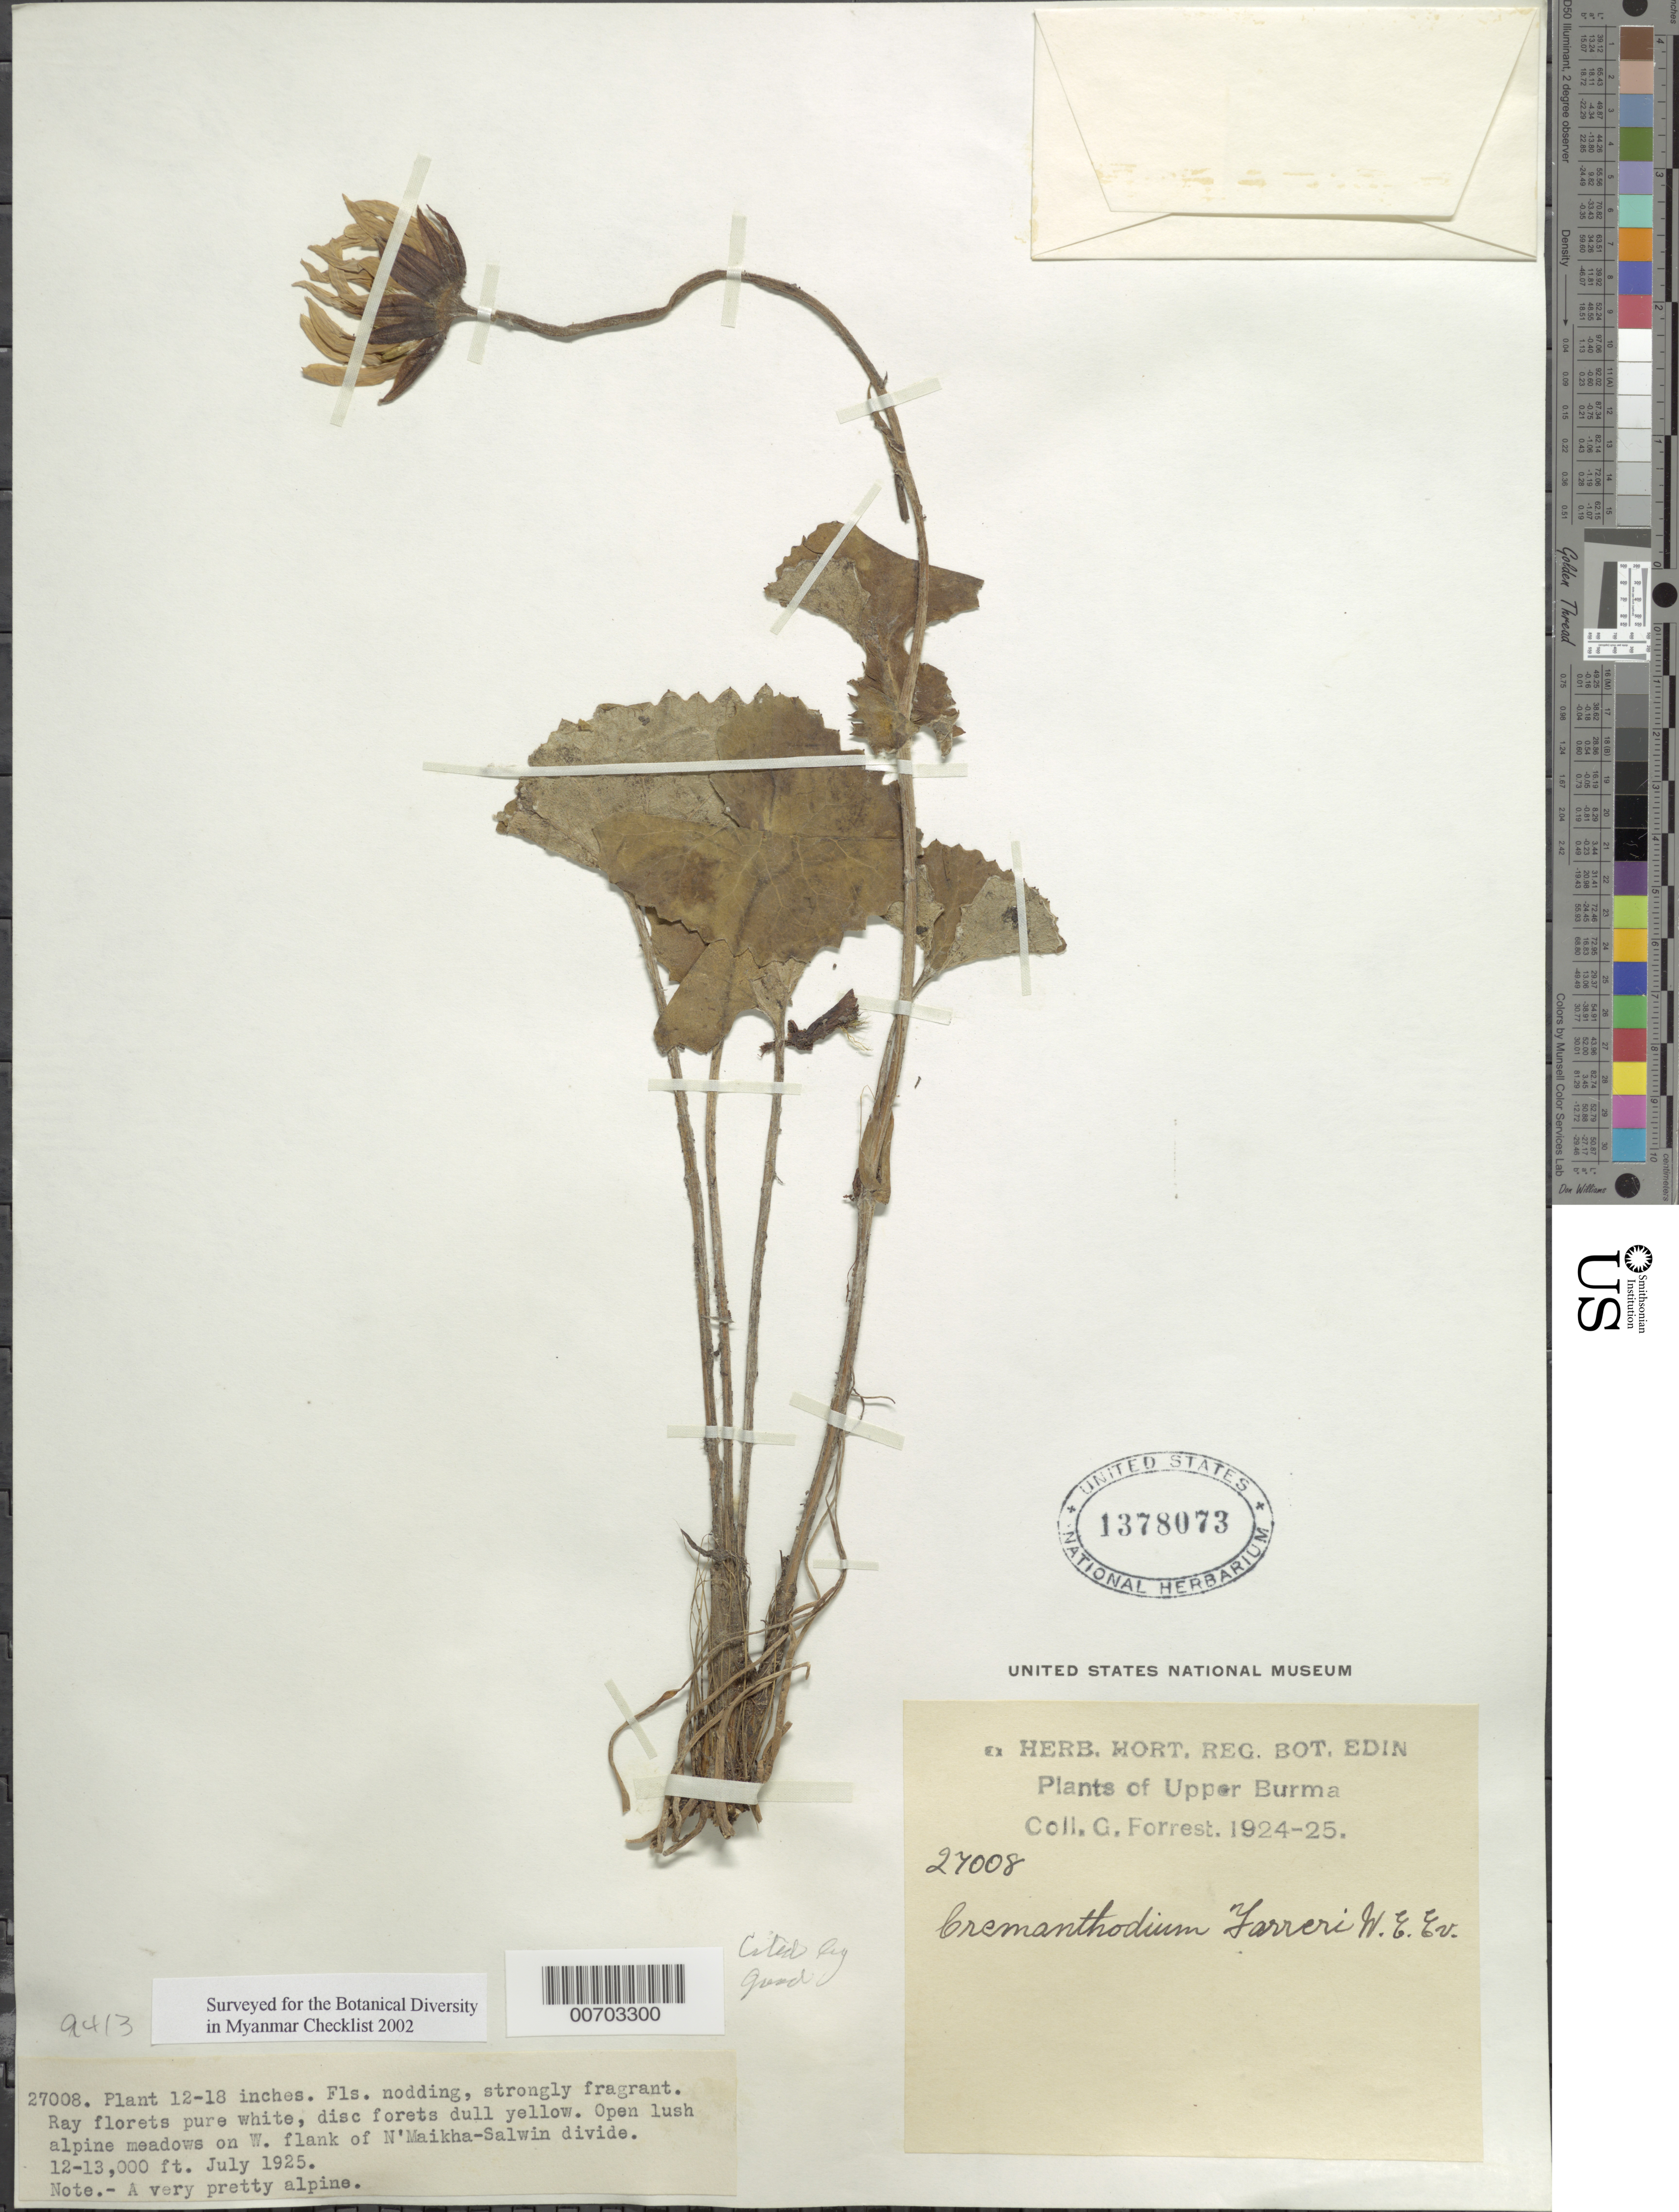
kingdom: Plantae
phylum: Tracheophyta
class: Magnoliopsida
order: Asterales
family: Asteraceae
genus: Cremanthodium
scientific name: Cremanthodium farreri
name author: W.W. Sm.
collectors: G. Forrest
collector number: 27008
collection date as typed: Jul 1925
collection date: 1925-07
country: Myanmar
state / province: Kachin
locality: N'Maikha-Salwin Divide, W flank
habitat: Open lush alpine meadows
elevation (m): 3658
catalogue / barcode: US 1378073